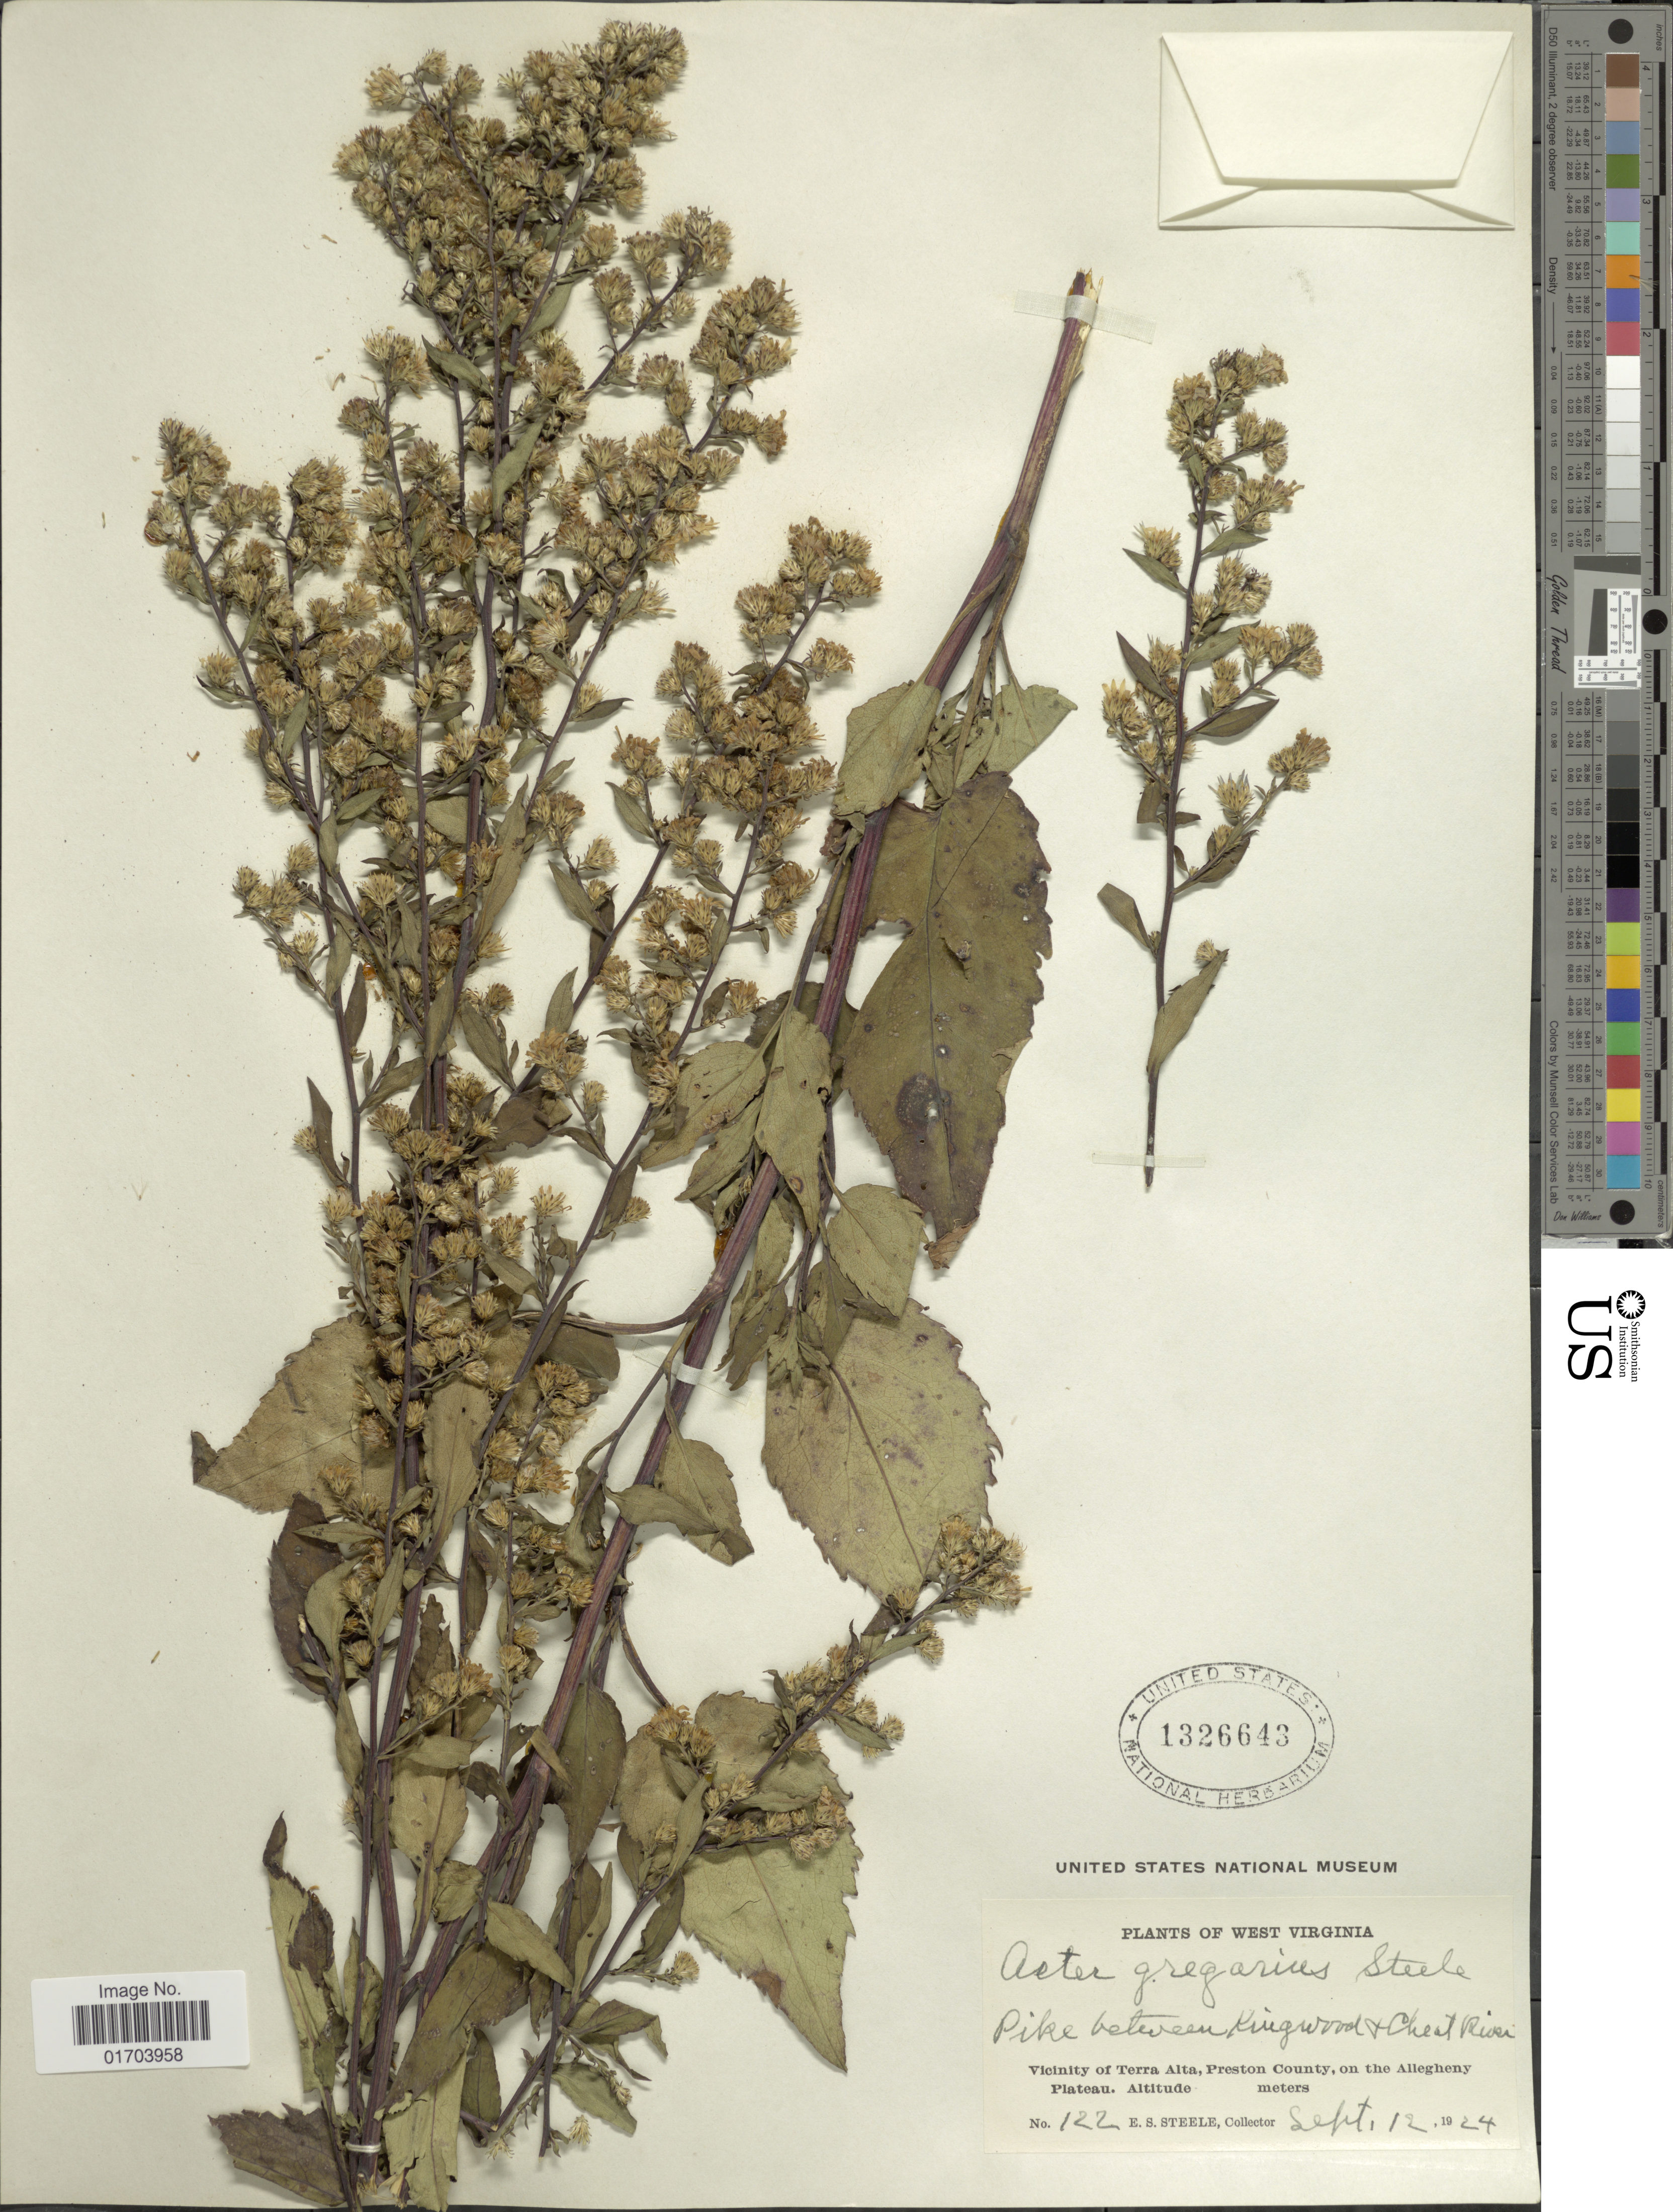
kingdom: Plantae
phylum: Tracheophyta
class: Magnoliopsida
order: Asterales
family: Asteraceae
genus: Aster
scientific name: Aster gregarius E.S. Steele sp. nov. ined.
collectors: E. Steele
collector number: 122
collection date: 1924-09-12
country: United States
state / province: West Virginia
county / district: Preston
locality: Pike between Kingwood & Cheat River, Vicinity of Terra Alta, Preston County, on the Allegheny Plateau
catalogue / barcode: US 1326643